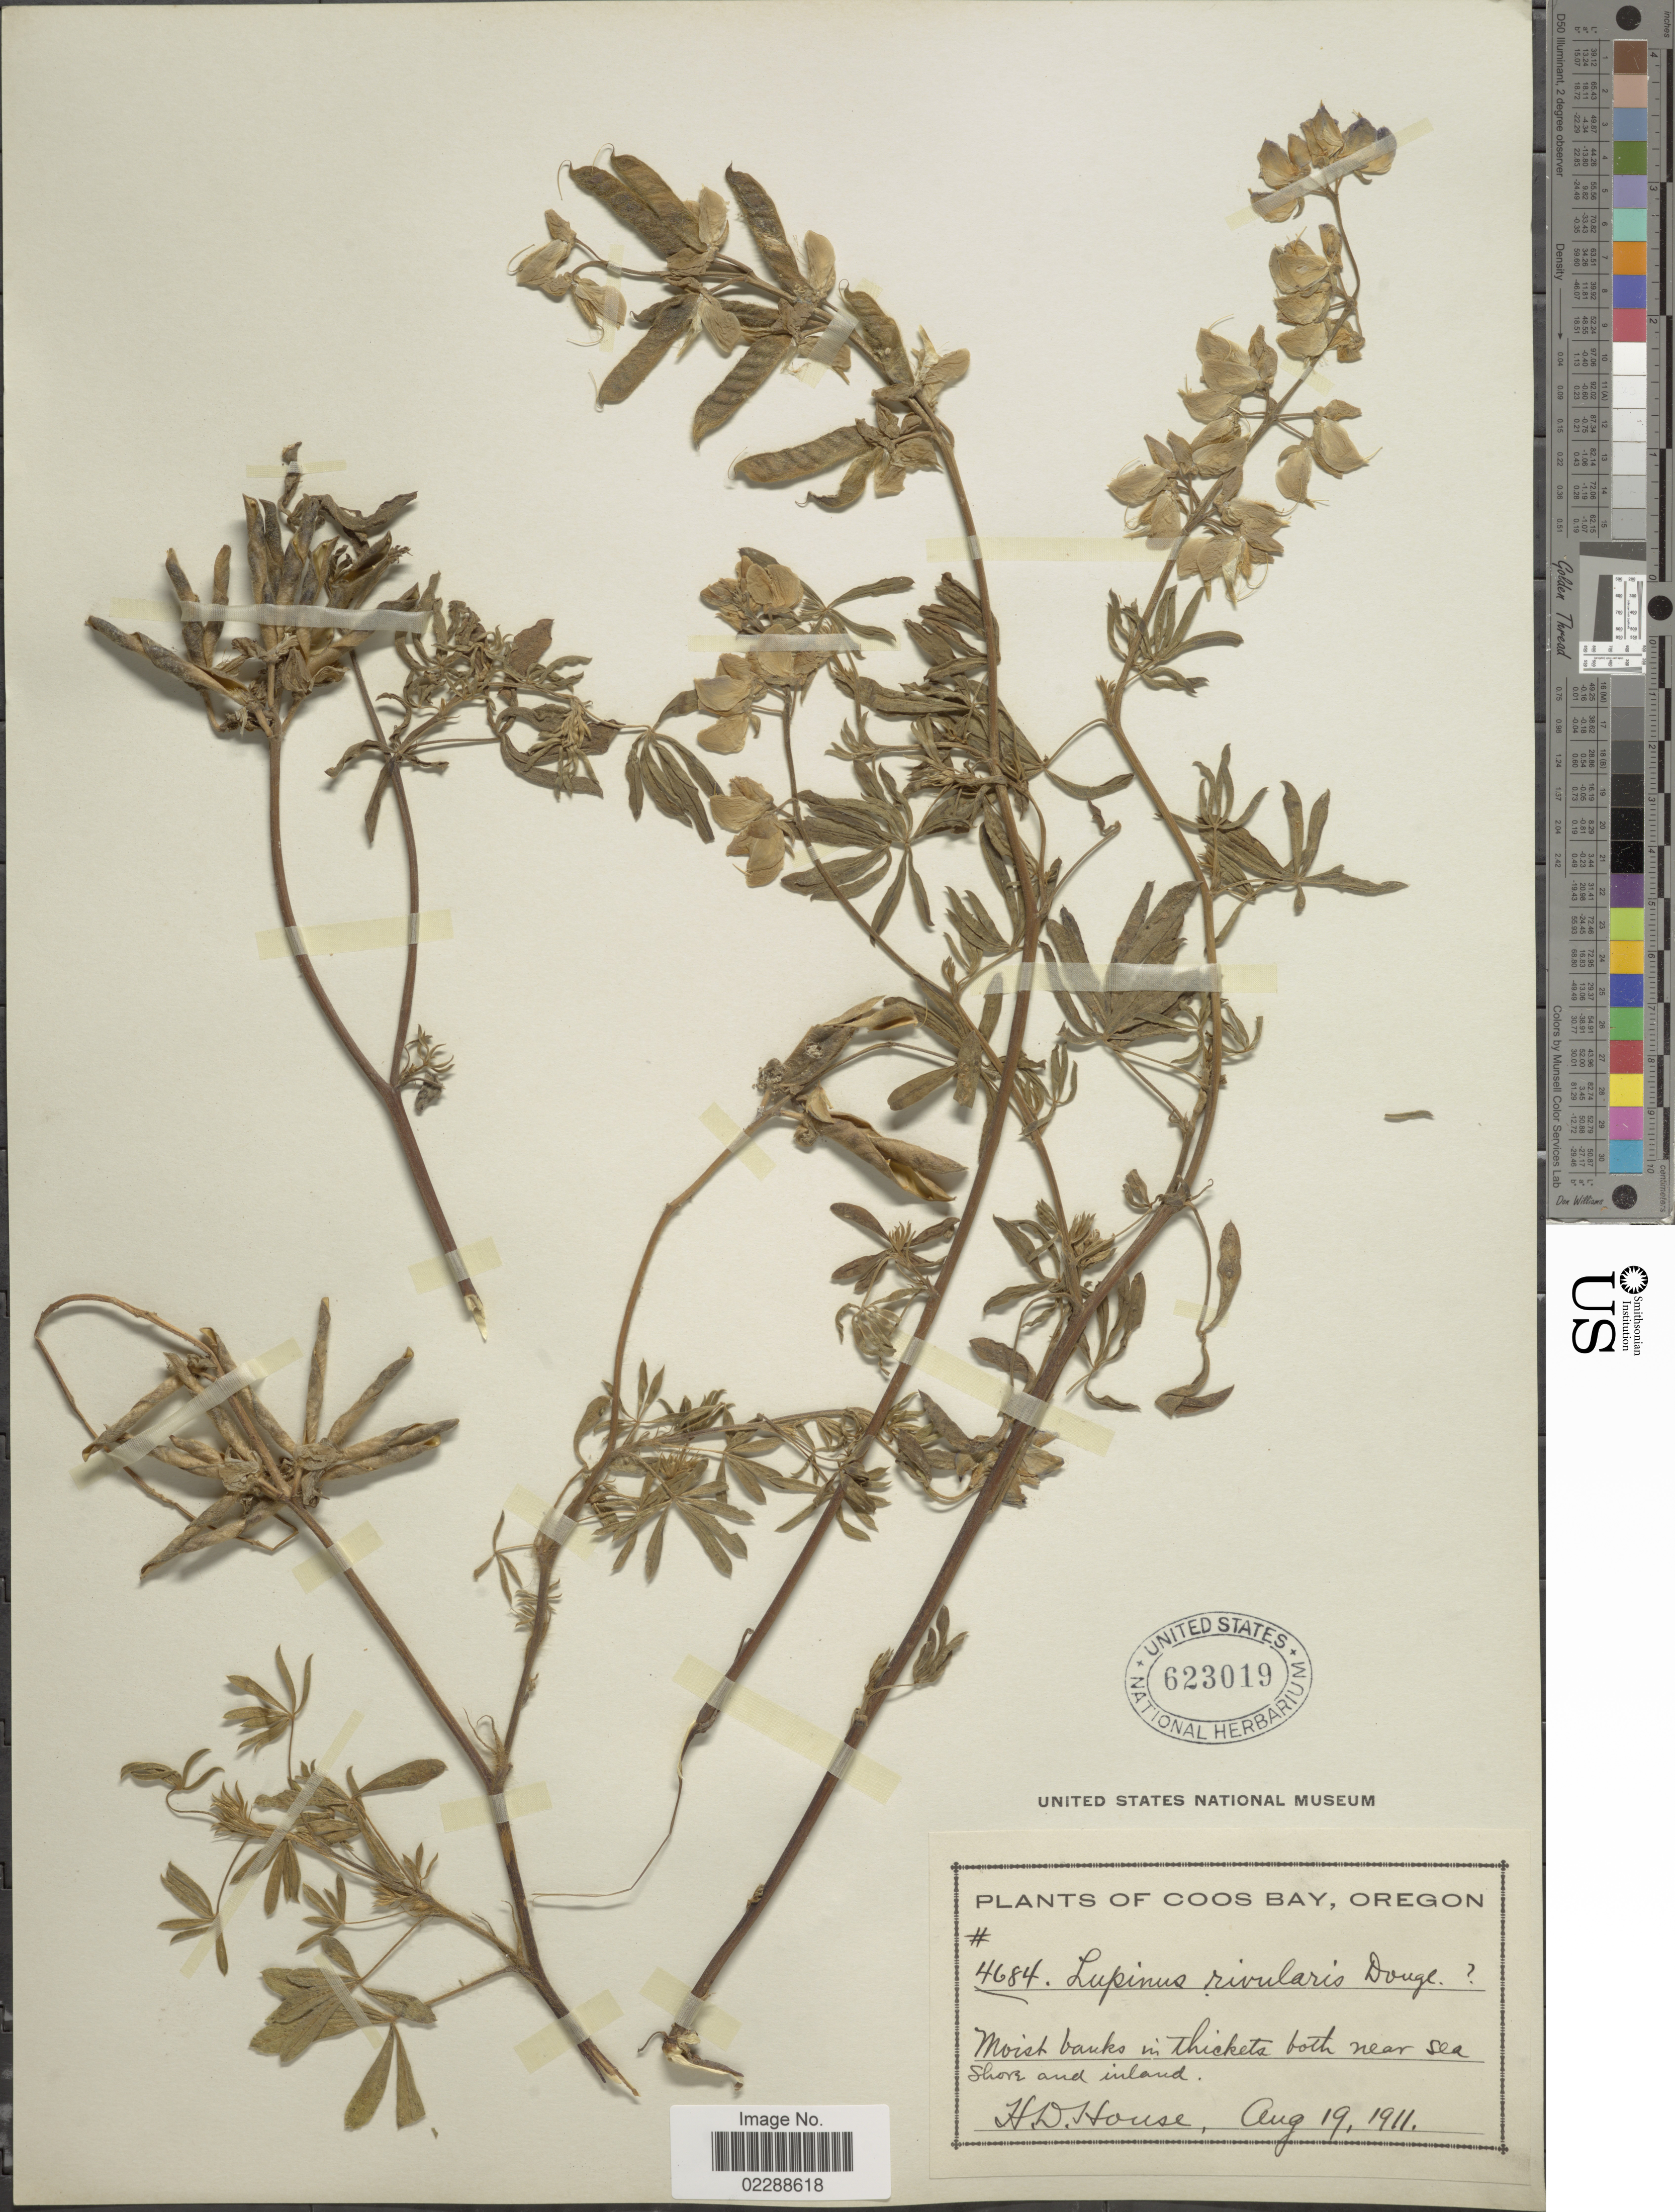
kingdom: Plantae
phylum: Tracheophyta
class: Magnoliopsida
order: Fabales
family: Fabaceae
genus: Lupinus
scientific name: Lupinus sp.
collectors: H. D. House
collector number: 4684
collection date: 1911-08-19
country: United States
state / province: Oregon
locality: Coos Bay, Oregon, near sea shore and inland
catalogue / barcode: US 623019